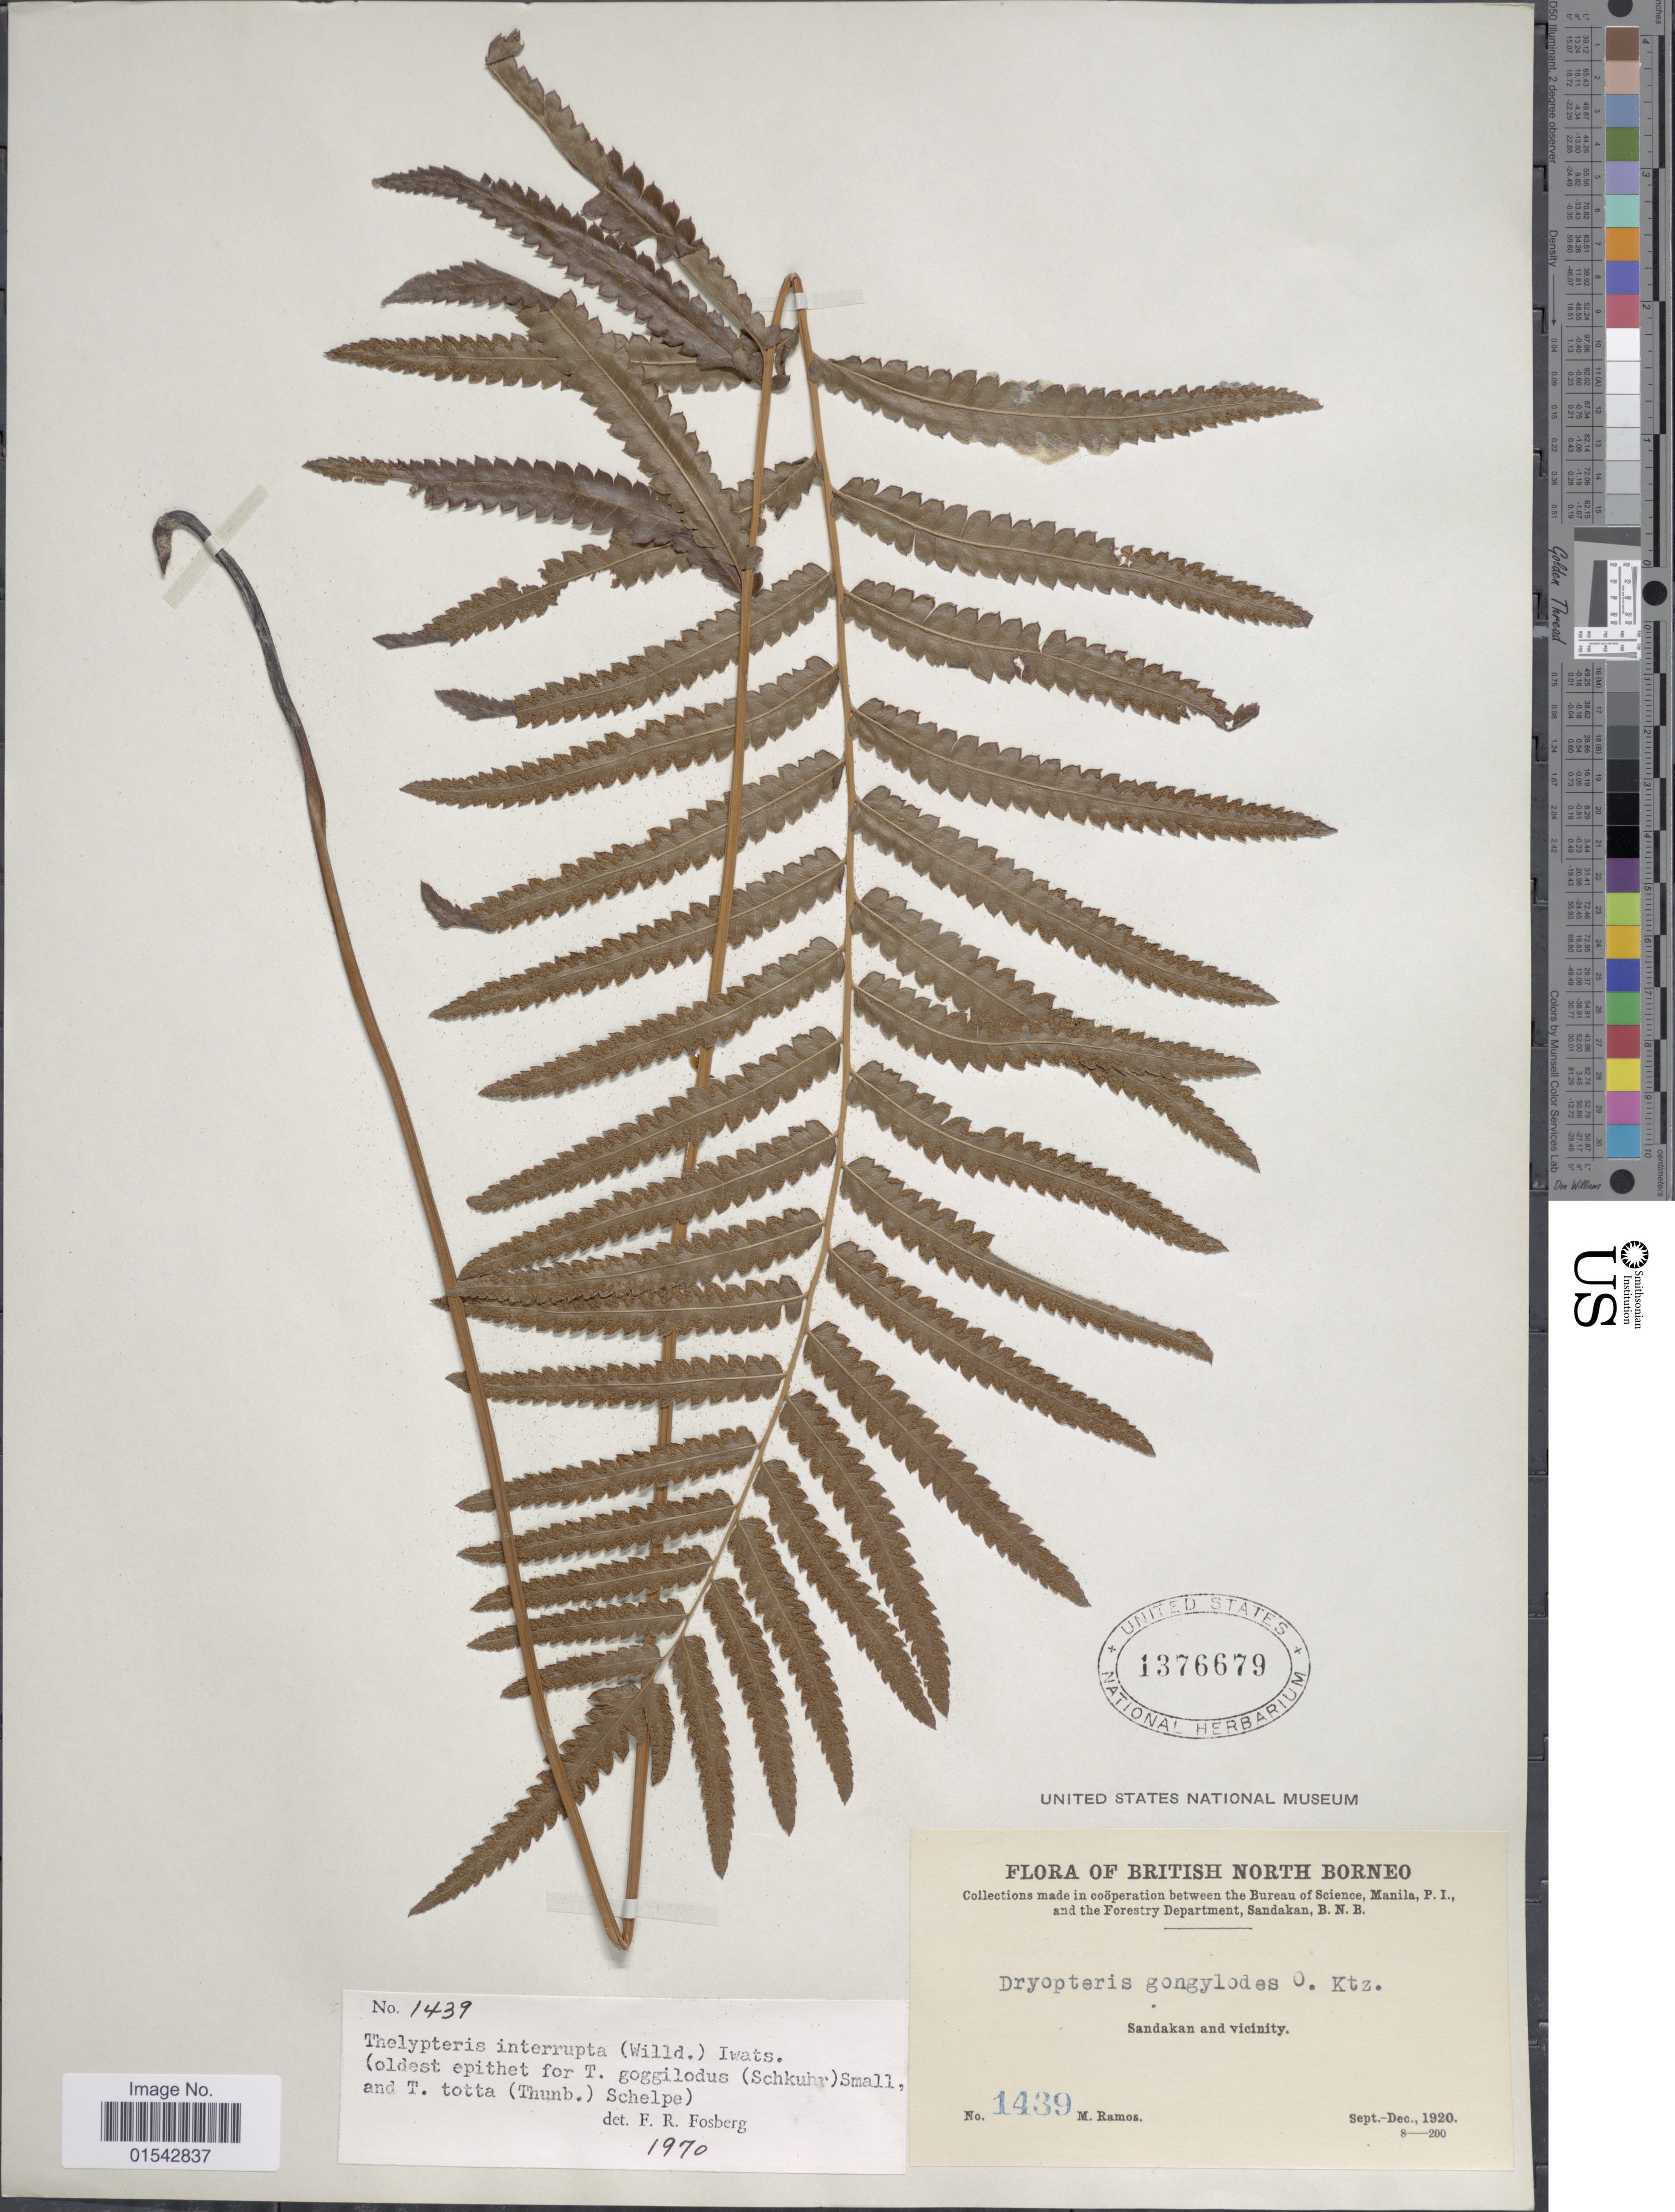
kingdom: Plantae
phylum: Tracheophyta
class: Polypodiopsida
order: Polypodiales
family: Thelypteridaceae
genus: Cyclosorus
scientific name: Cyclosorus interruptus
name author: (Willd.) H. Itô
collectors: M. Ramos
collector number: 1439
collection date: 1920-09/1920-12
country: Malaysia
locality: British North Borneo, Sandaken and vicinity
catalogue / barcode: US 1376679